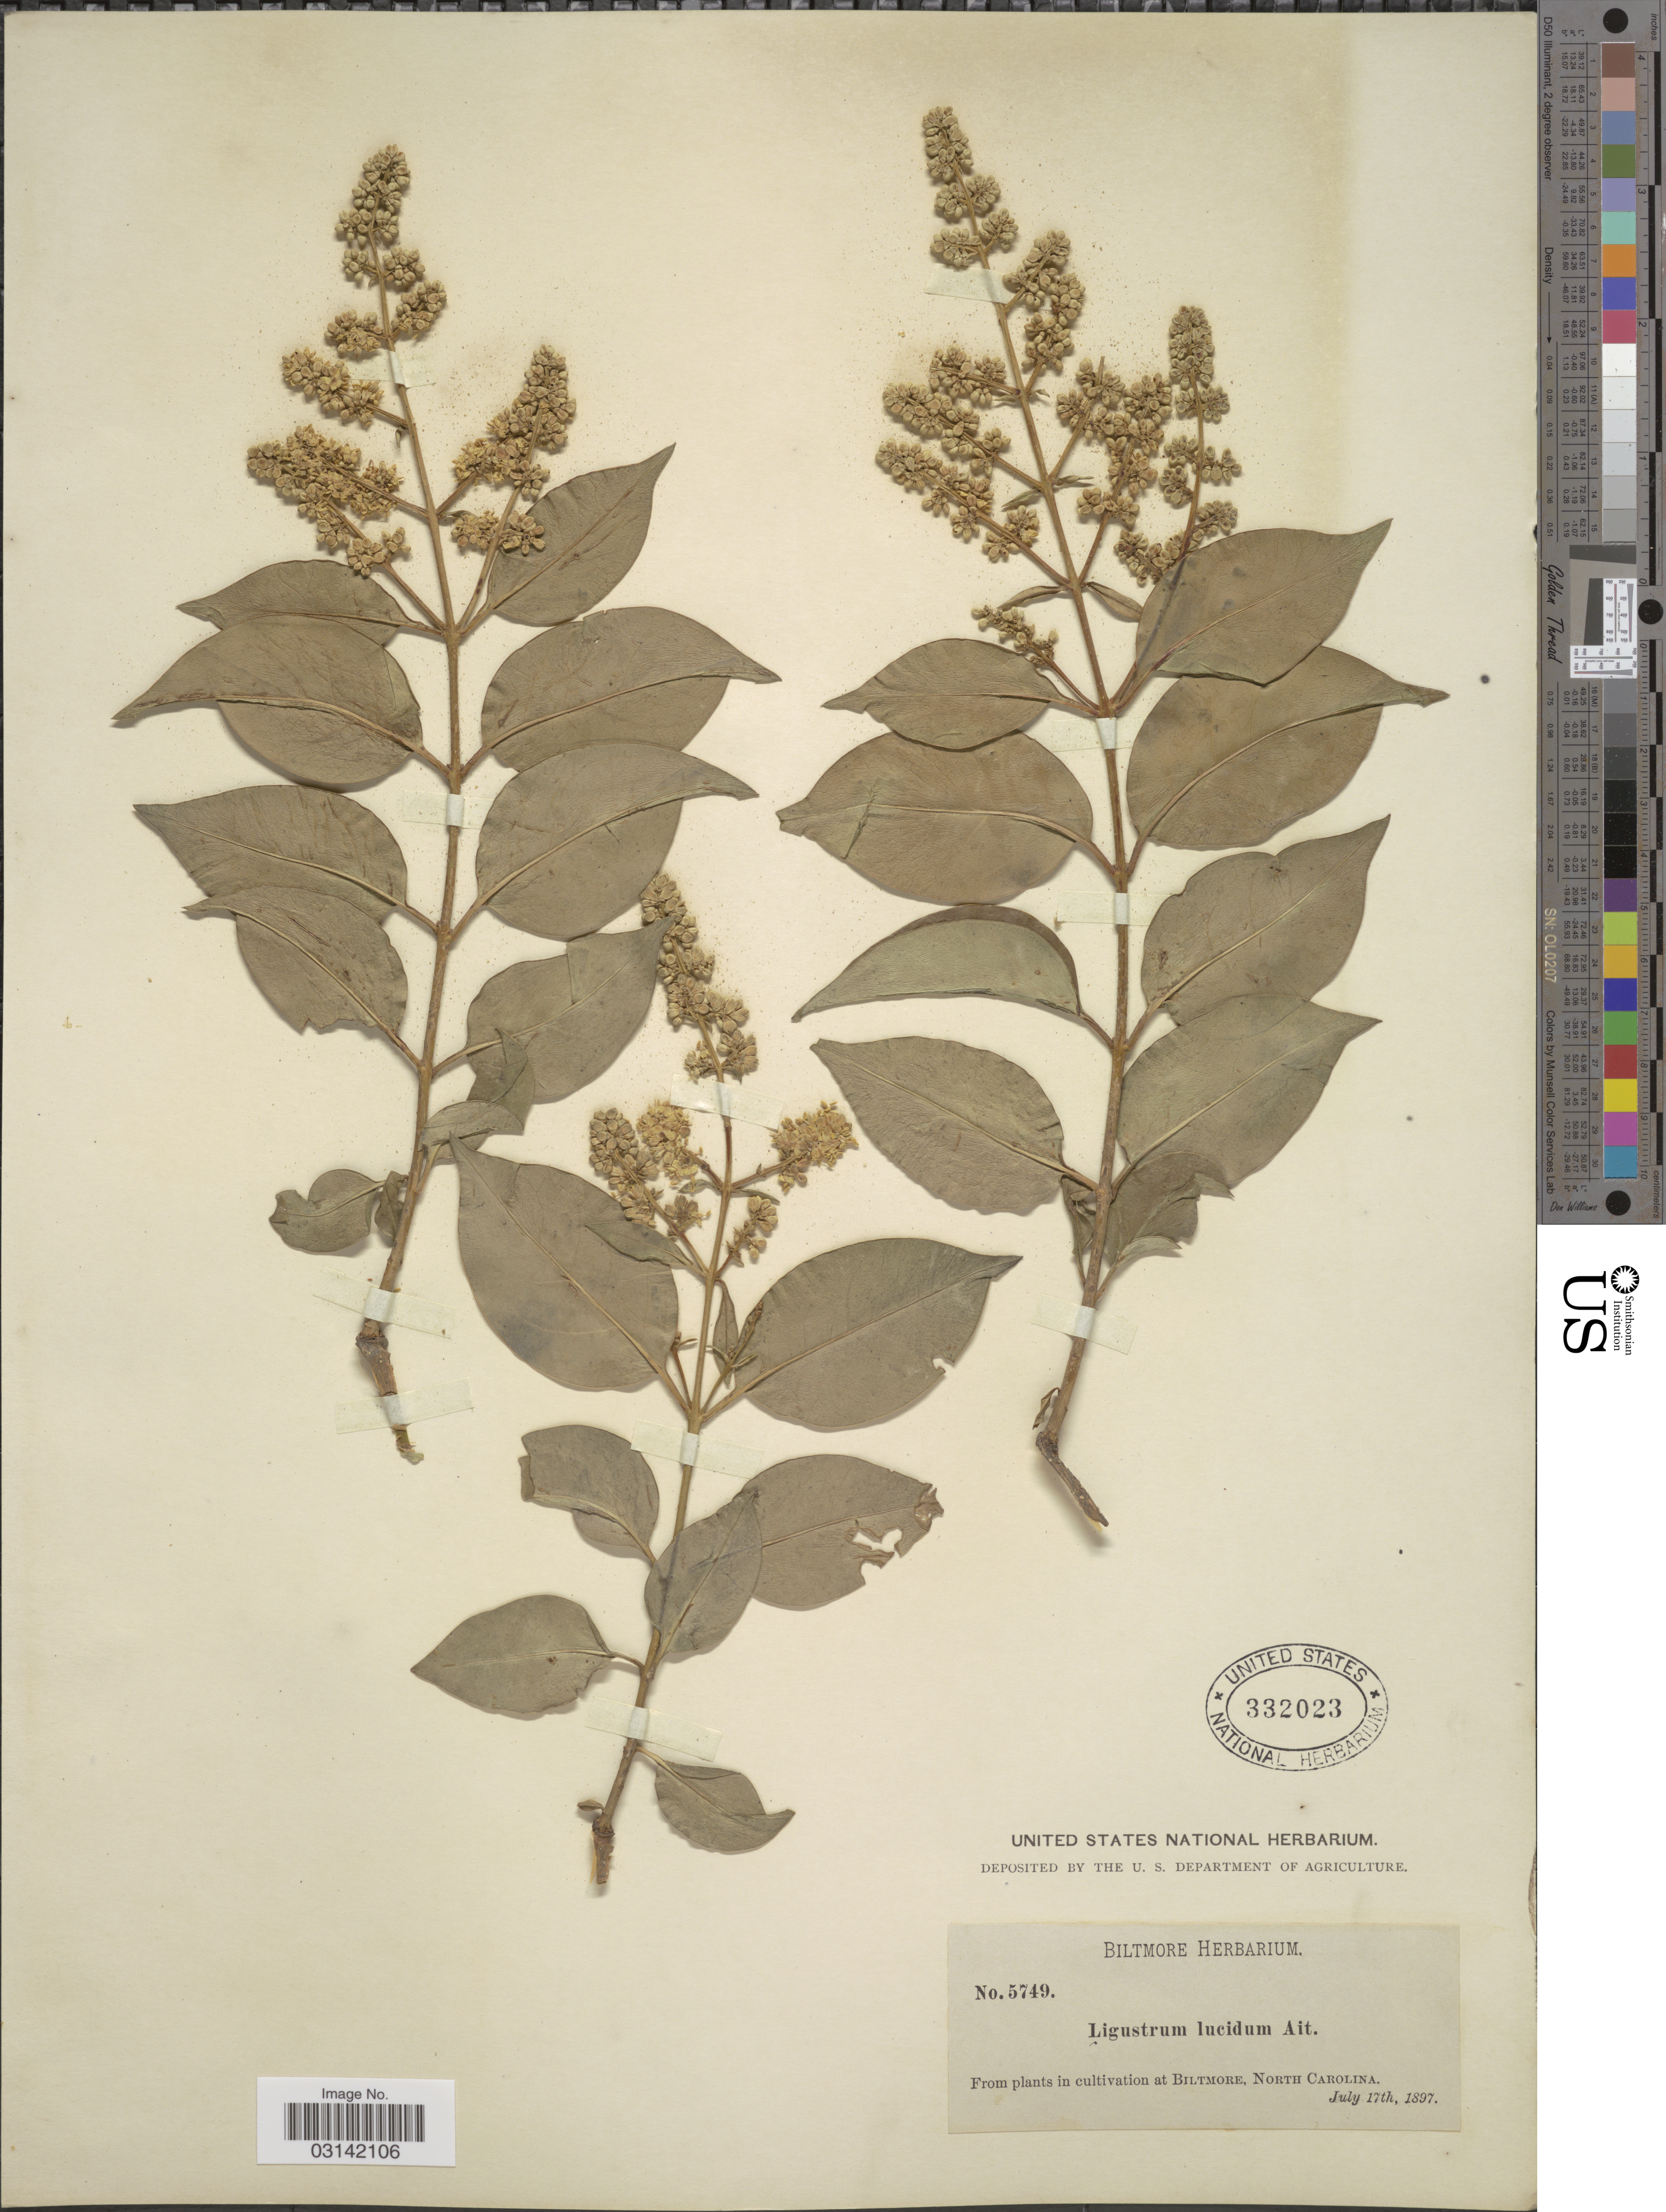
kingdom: Plantae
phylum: Tracheophyta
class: Magnoliopsida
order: Lamiales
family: Oleaceae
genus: Ligustrum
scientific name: Ligustrum lucidum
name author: W.T. Aiton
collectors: ex herb. Biltmore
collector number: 5749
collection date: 1897-07-17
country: United States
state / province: North Carolina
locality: From plants in cultivation at Biltmore.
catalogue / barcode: US 332023